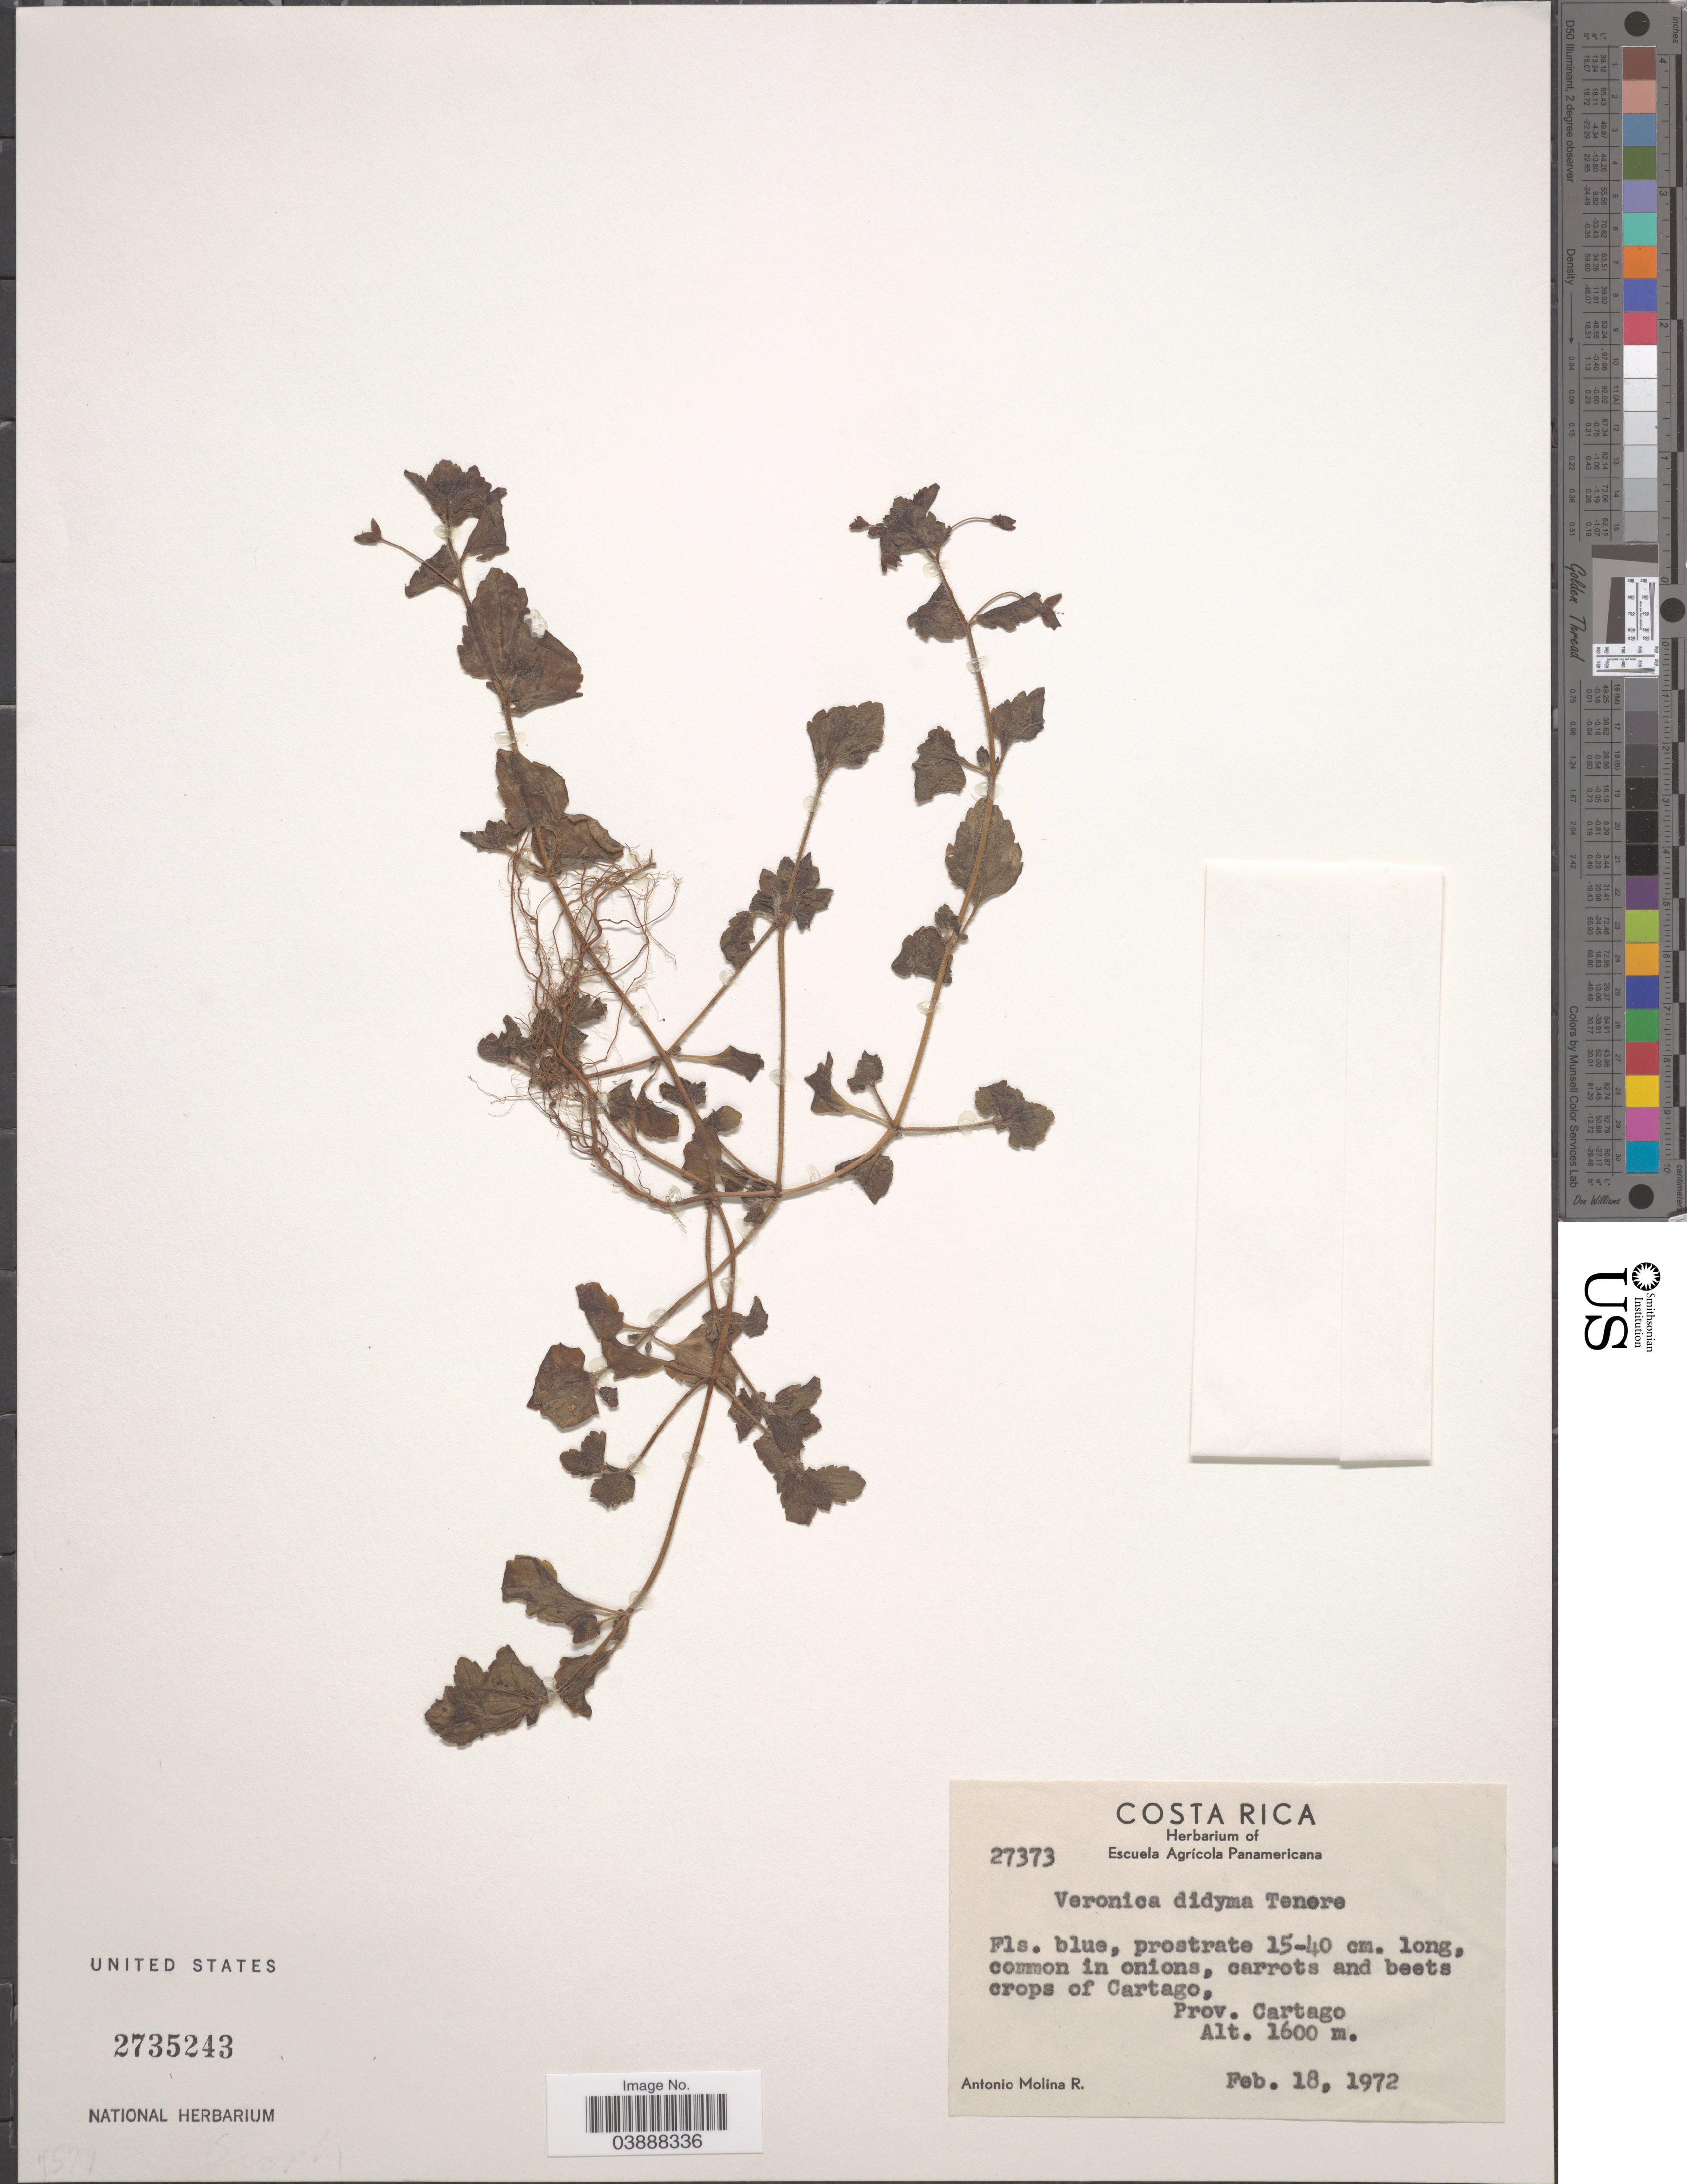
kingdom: Plantae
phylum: Tracheophyta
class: Magnoliopsida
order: Lamiales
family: Plantaginaceae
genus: Veronica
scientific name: Veronica didyma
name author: Ten.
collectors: A. Molina R.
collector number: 27373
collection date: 1972-02-18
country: Costa Rica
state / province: Cartago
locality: Crops of Cartago.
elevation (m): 1600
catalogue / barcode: US 2735243